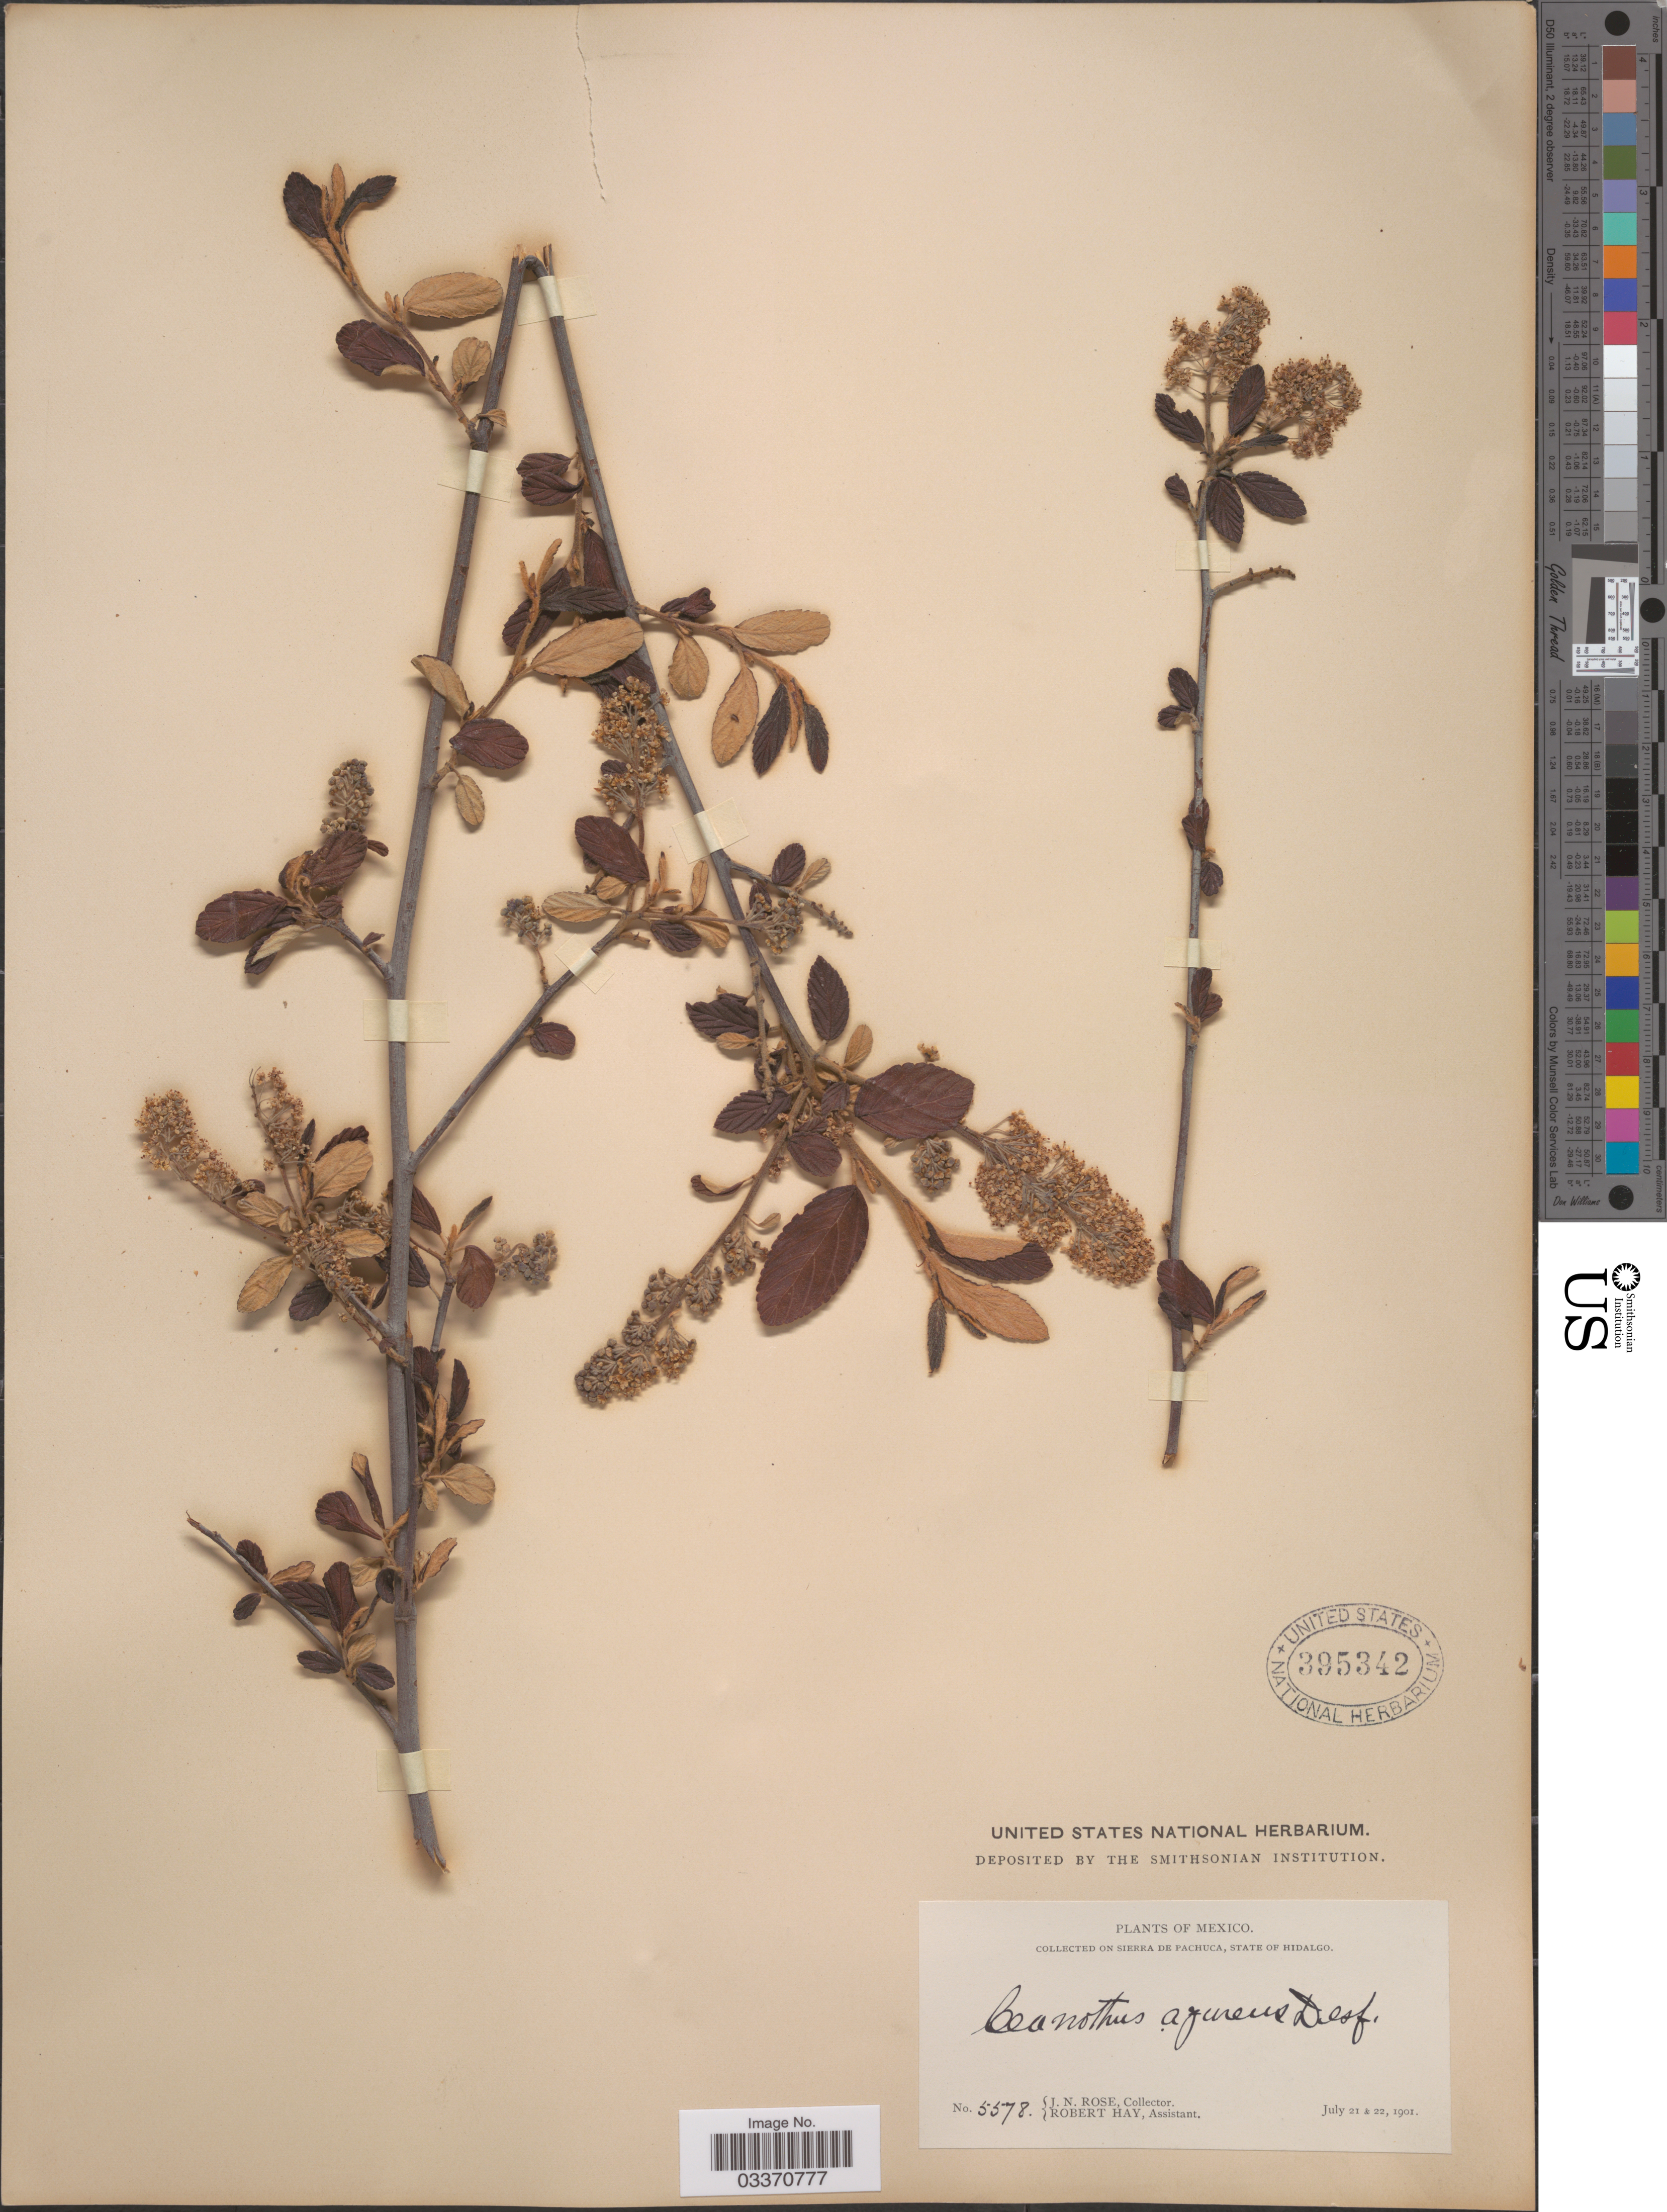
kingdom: Plantae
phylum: Tracheophyta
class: Magnoliopsida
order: Rosales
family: Rhamnaceae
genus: Ceanothus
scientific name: Ceanothus caeruleus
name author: Lag.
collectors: J. N. Rose & R. H. Hay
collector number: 5578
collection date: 1901-07-21/1901-07-22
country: Mexico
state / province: Hidalgo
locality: On Sierra de Pachuca.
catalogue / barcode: US 395342